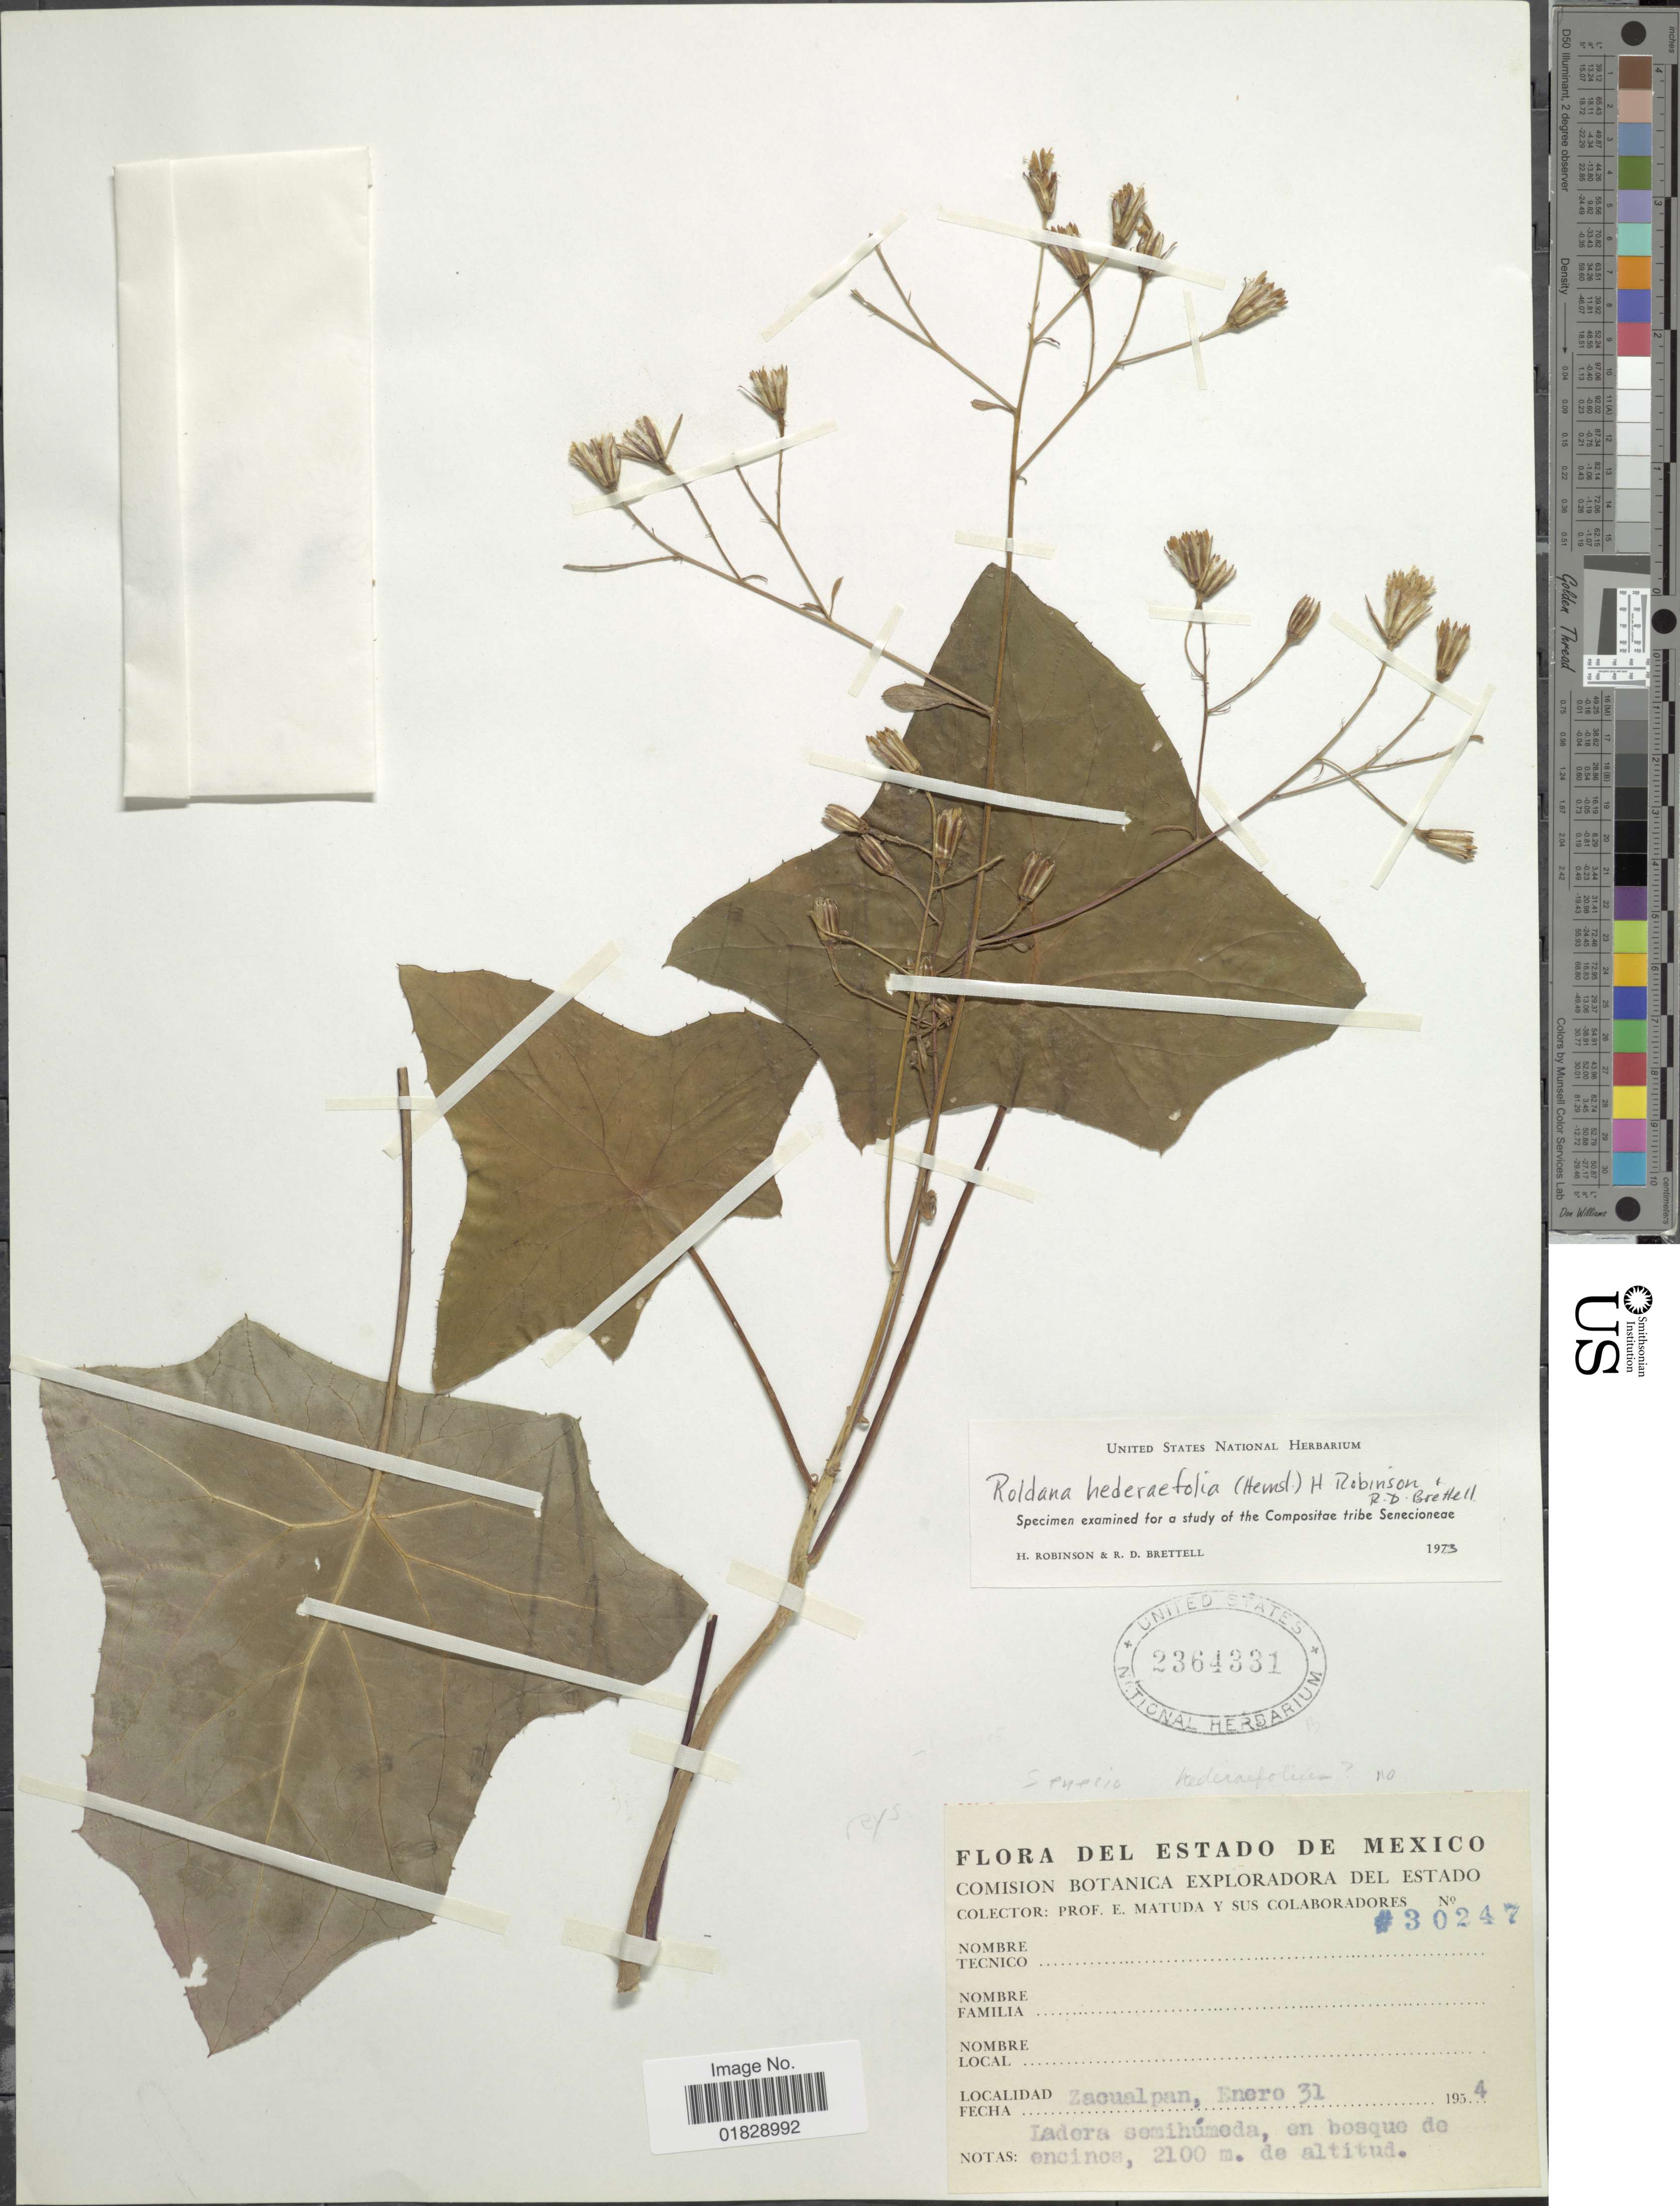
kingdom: Plantae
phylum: Tracheophyta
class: Magnoliopsida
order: Asterales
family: Asteraceae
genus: Roldana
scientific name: Roldana hederifolia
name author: (Hemsl.) H. Rob. & Brettell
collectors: E. Matuda & et al.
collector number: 30247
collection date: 1954-01-31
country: Mexico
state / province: México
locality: Estado de Mexico. Zacualpan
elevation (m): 2100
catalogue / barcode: US 2364331